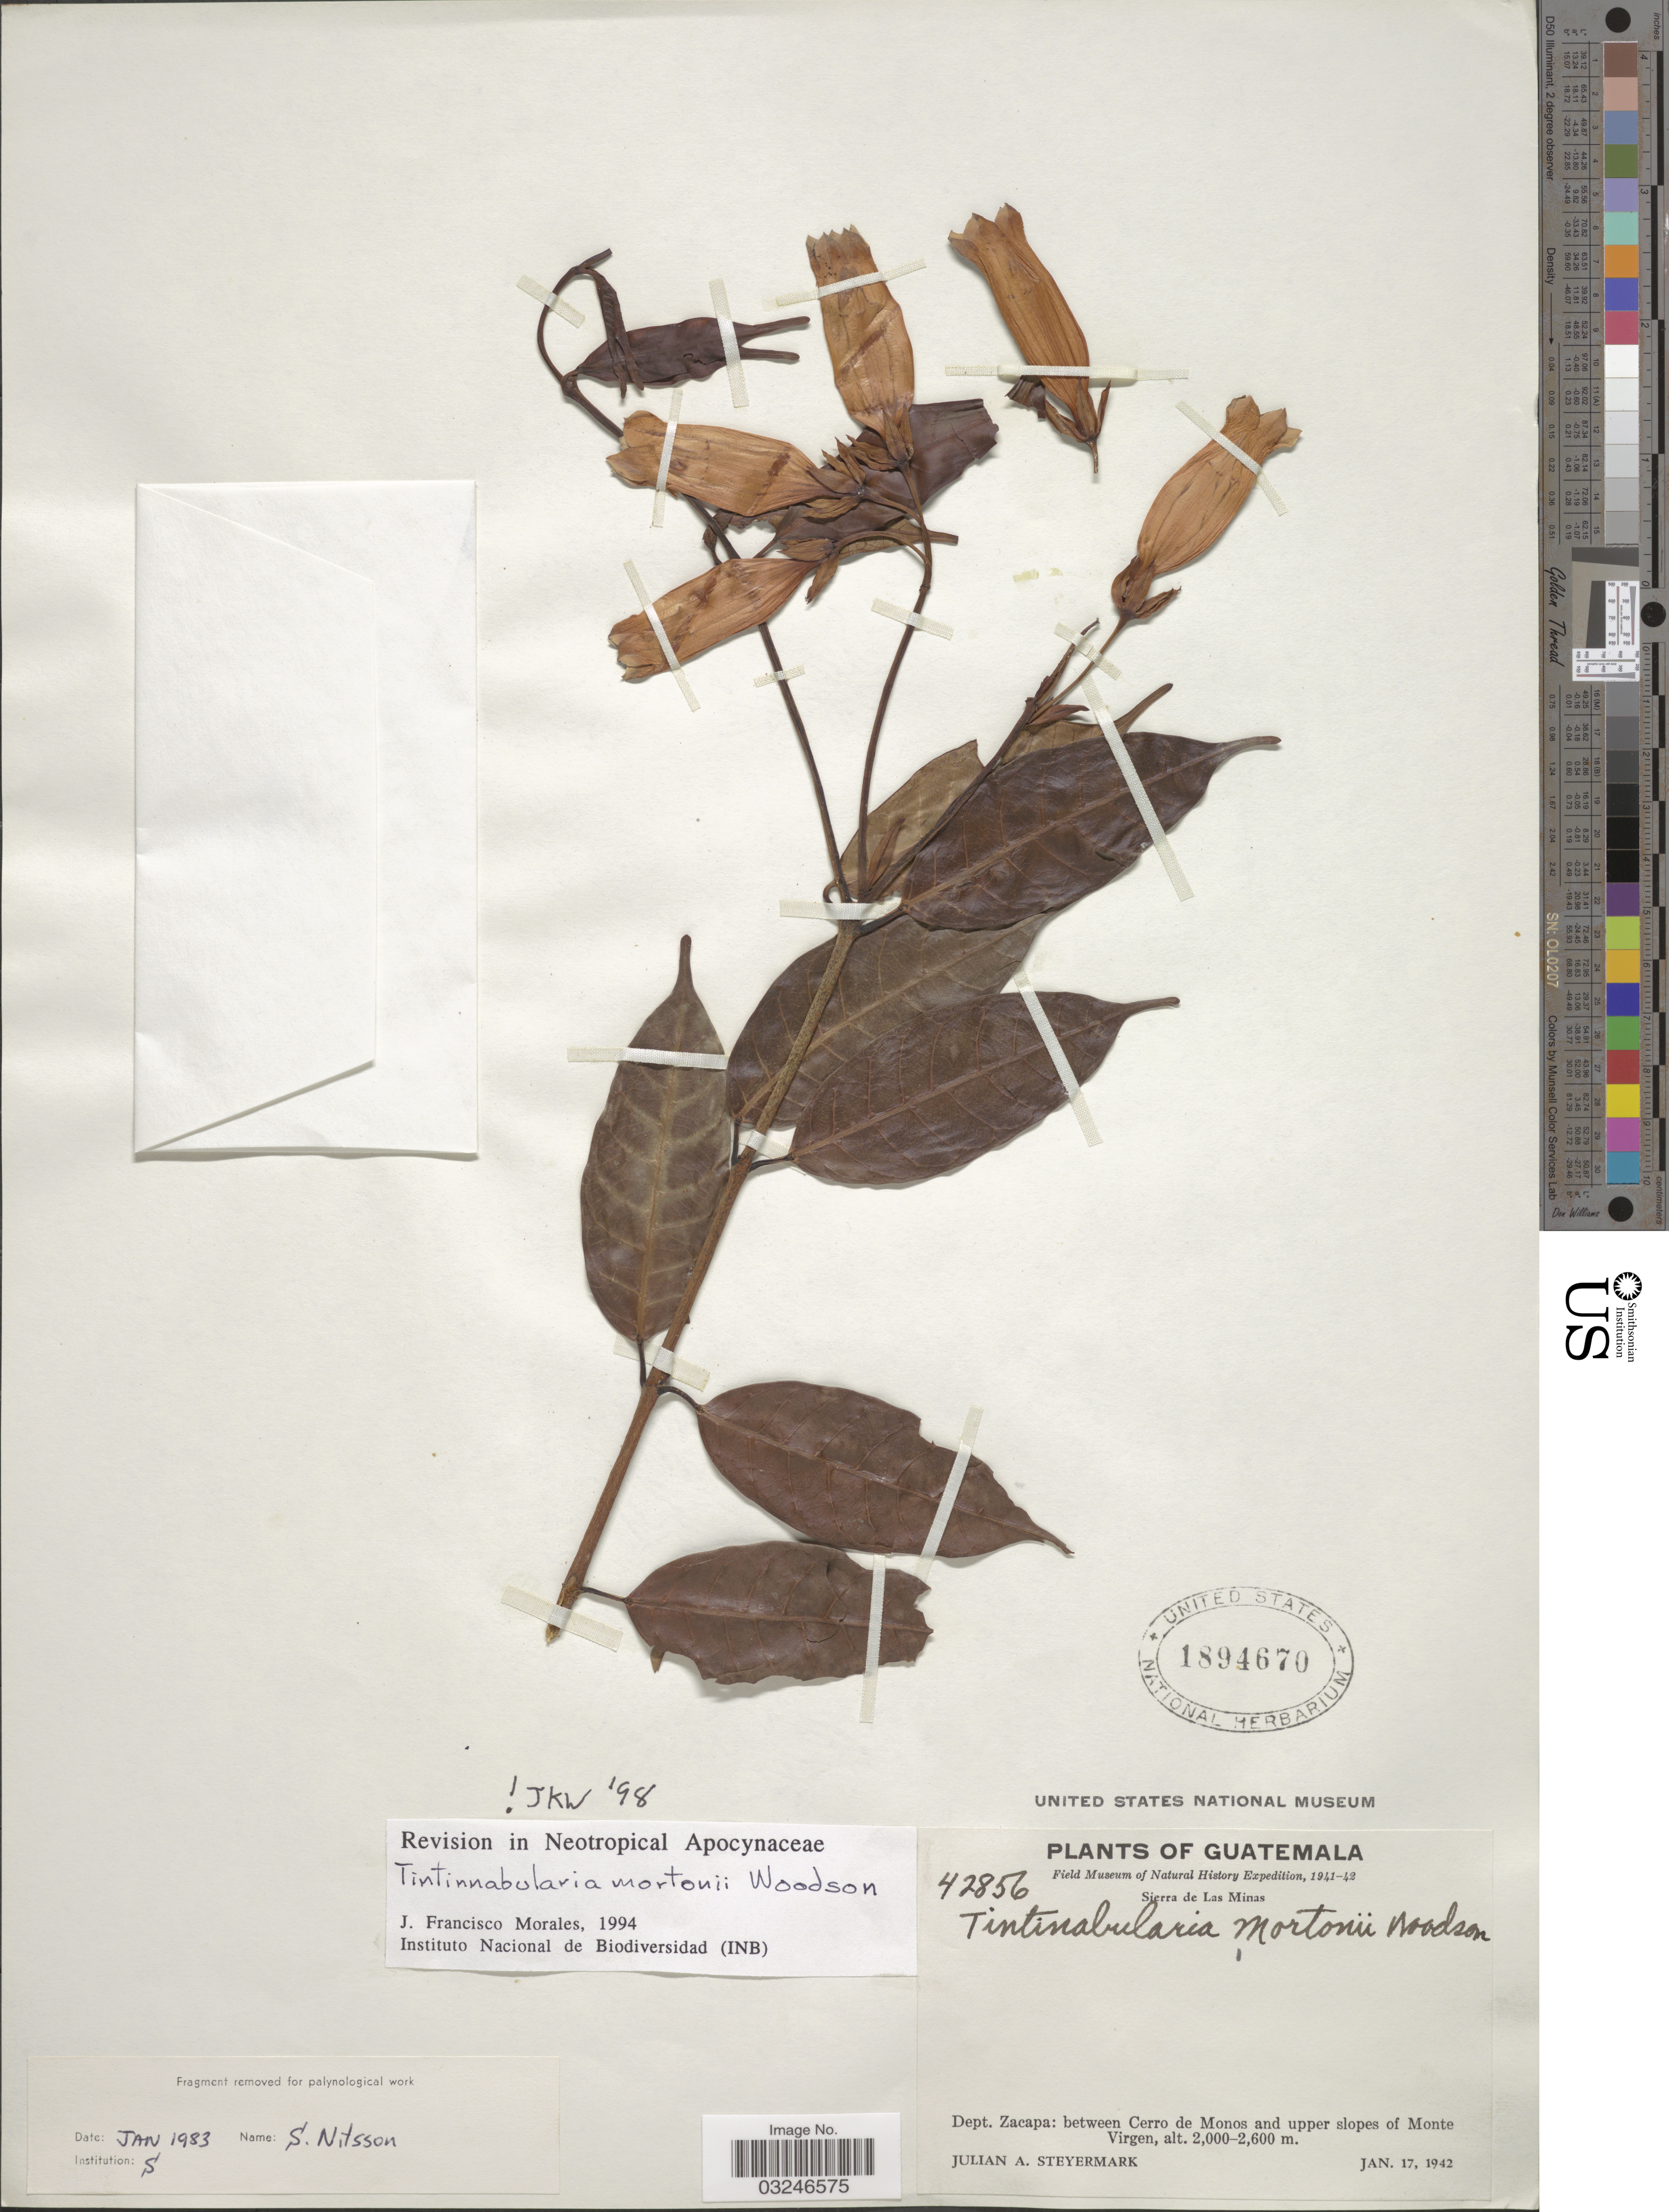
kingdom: Plantae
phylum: Tracheophyta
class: Magnoliopsida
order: Gentianales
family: Apocynaceae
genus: Tintinnabularia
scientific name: Tintinnabularia mortonii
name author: Woodson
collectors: J. Steyermark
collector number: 42856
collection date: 1942-01-17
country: Guatemala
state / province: Zacapa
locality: Sierra de Las Minas. Dept. Zacapa: between Cerro de Monos and upper slopes of Monte Virgen.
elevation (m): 2000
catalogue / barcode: US 1894670